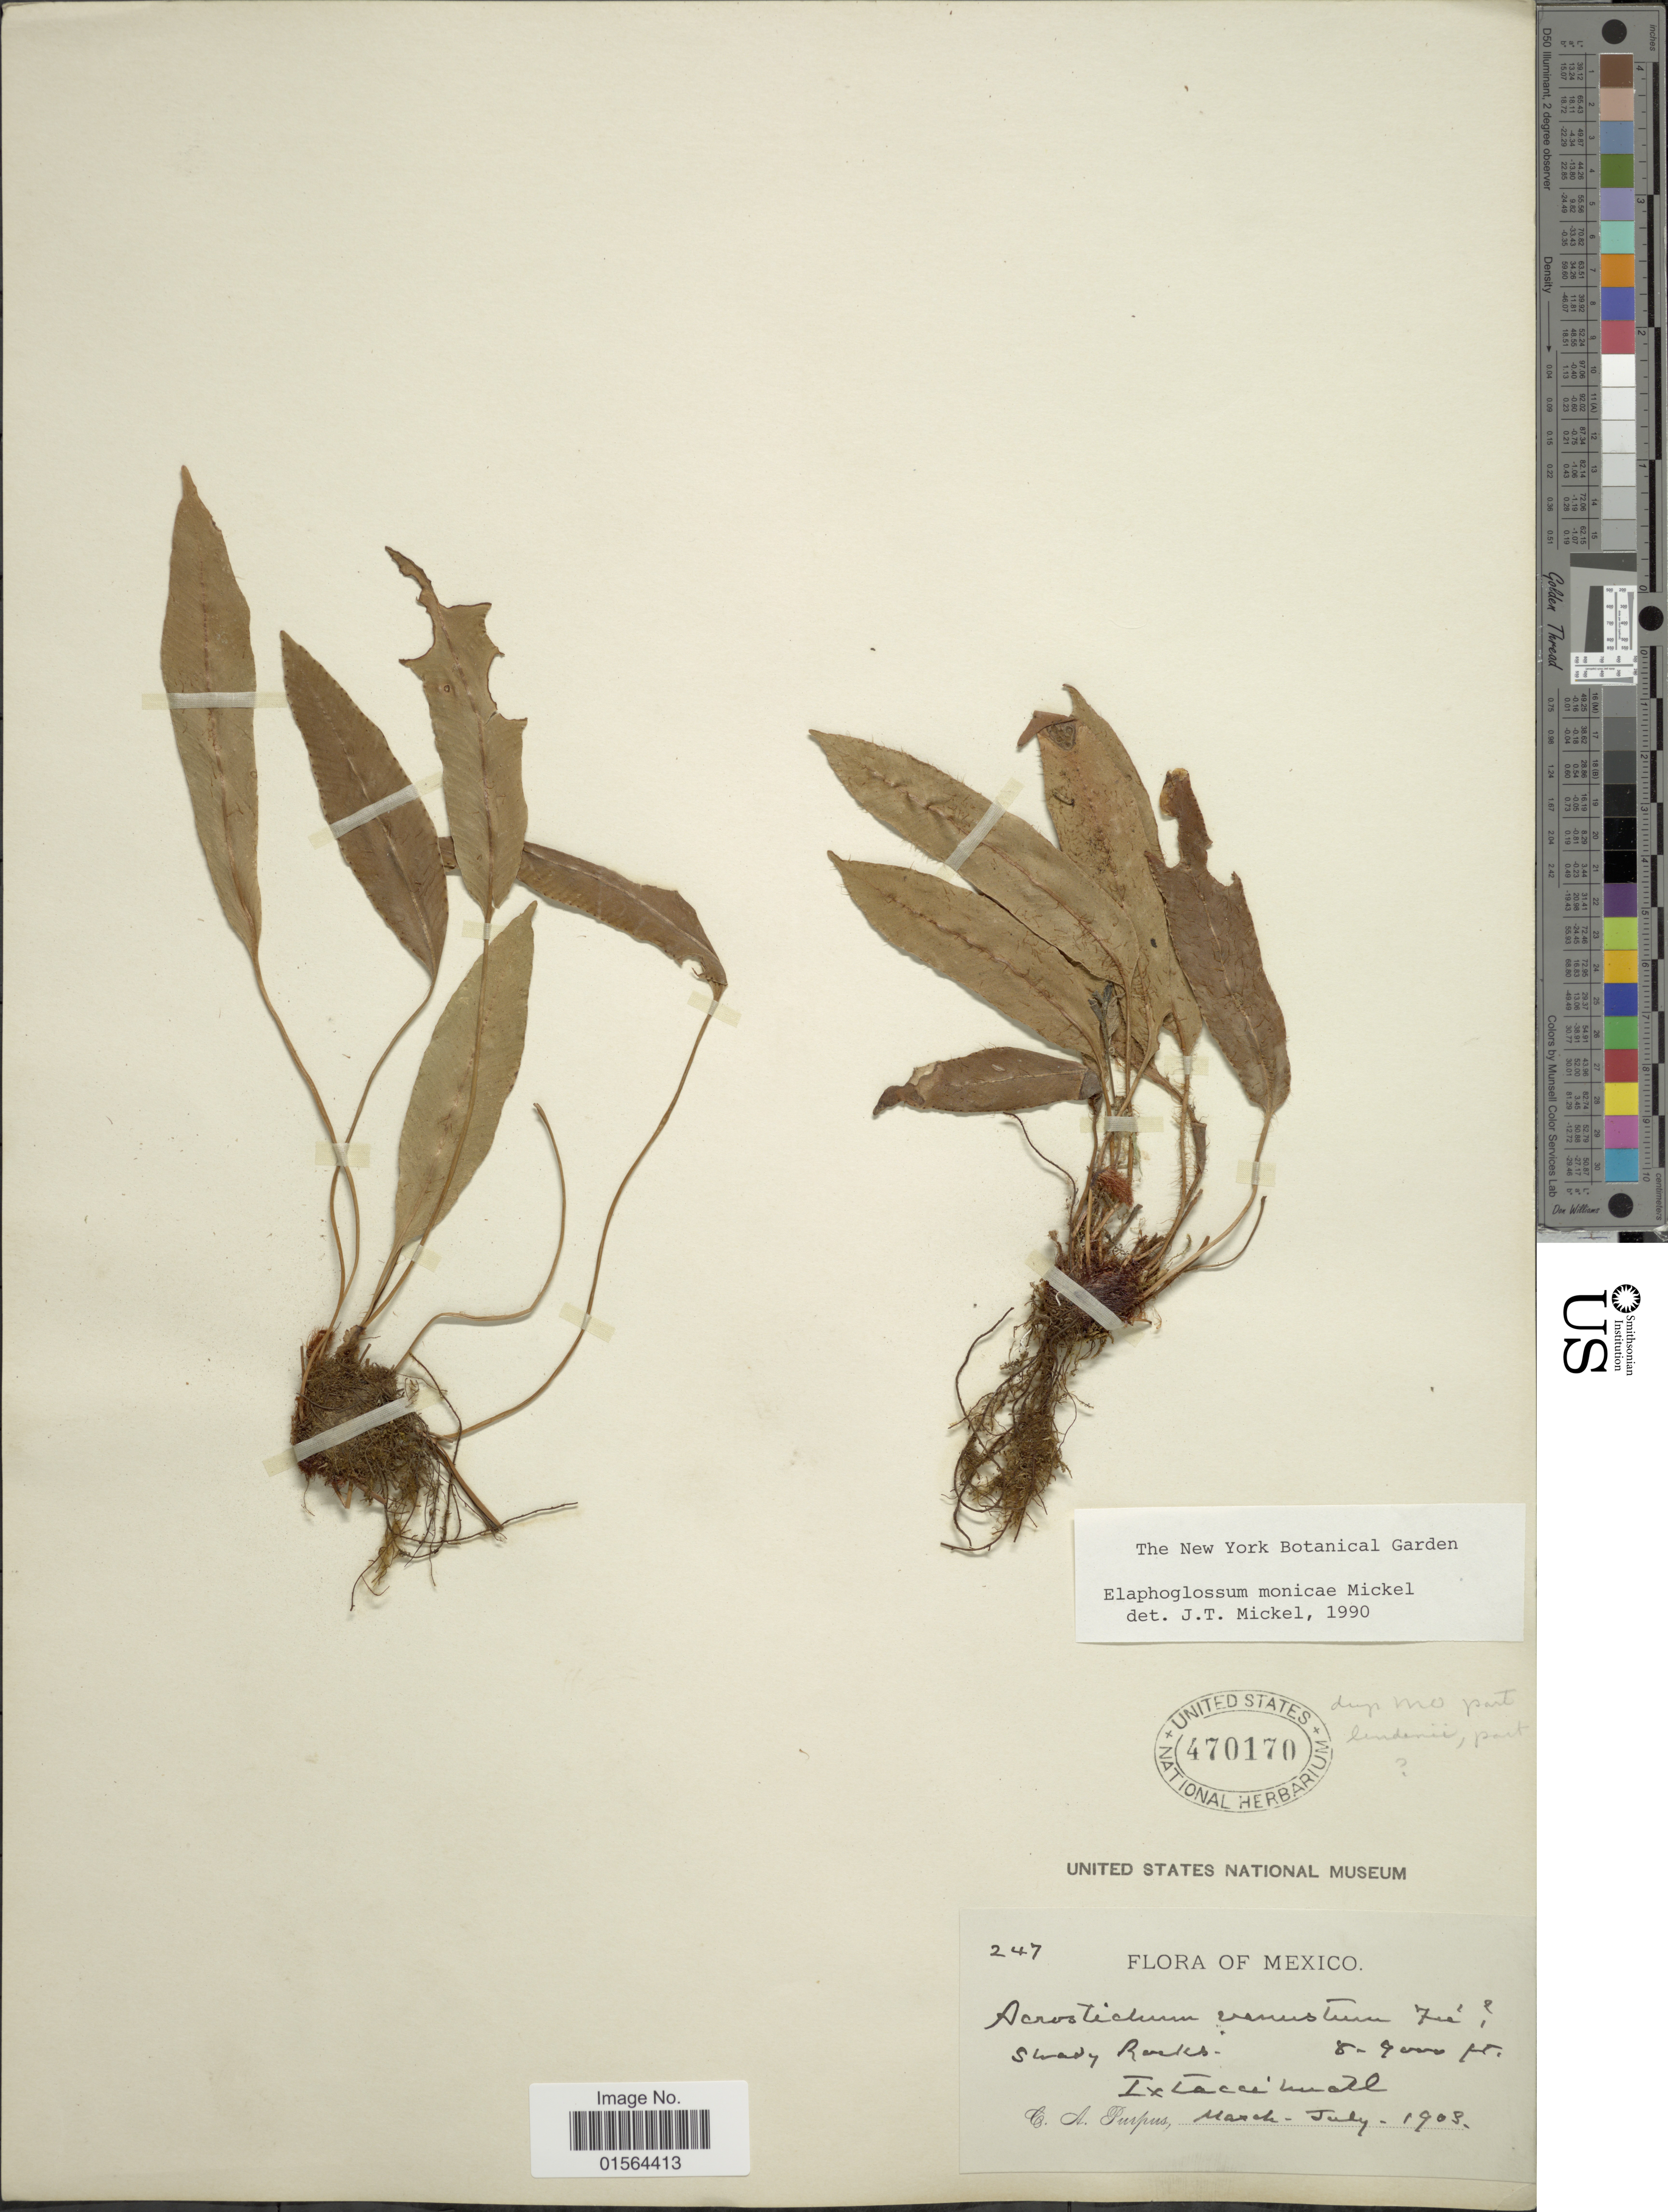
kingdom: Plantae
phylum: Tracheophyta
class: Polypodiopsida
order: Polypodiales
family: Dryopteridaceae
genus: Elaphoglossum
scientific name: Elaphoglossum monicae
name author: Mickel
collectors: C. A. Purpus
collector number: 247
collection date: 1903-03/1903-07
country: Mexico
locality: Ixtaccihuatl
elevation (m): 2438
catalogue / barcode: US 470170